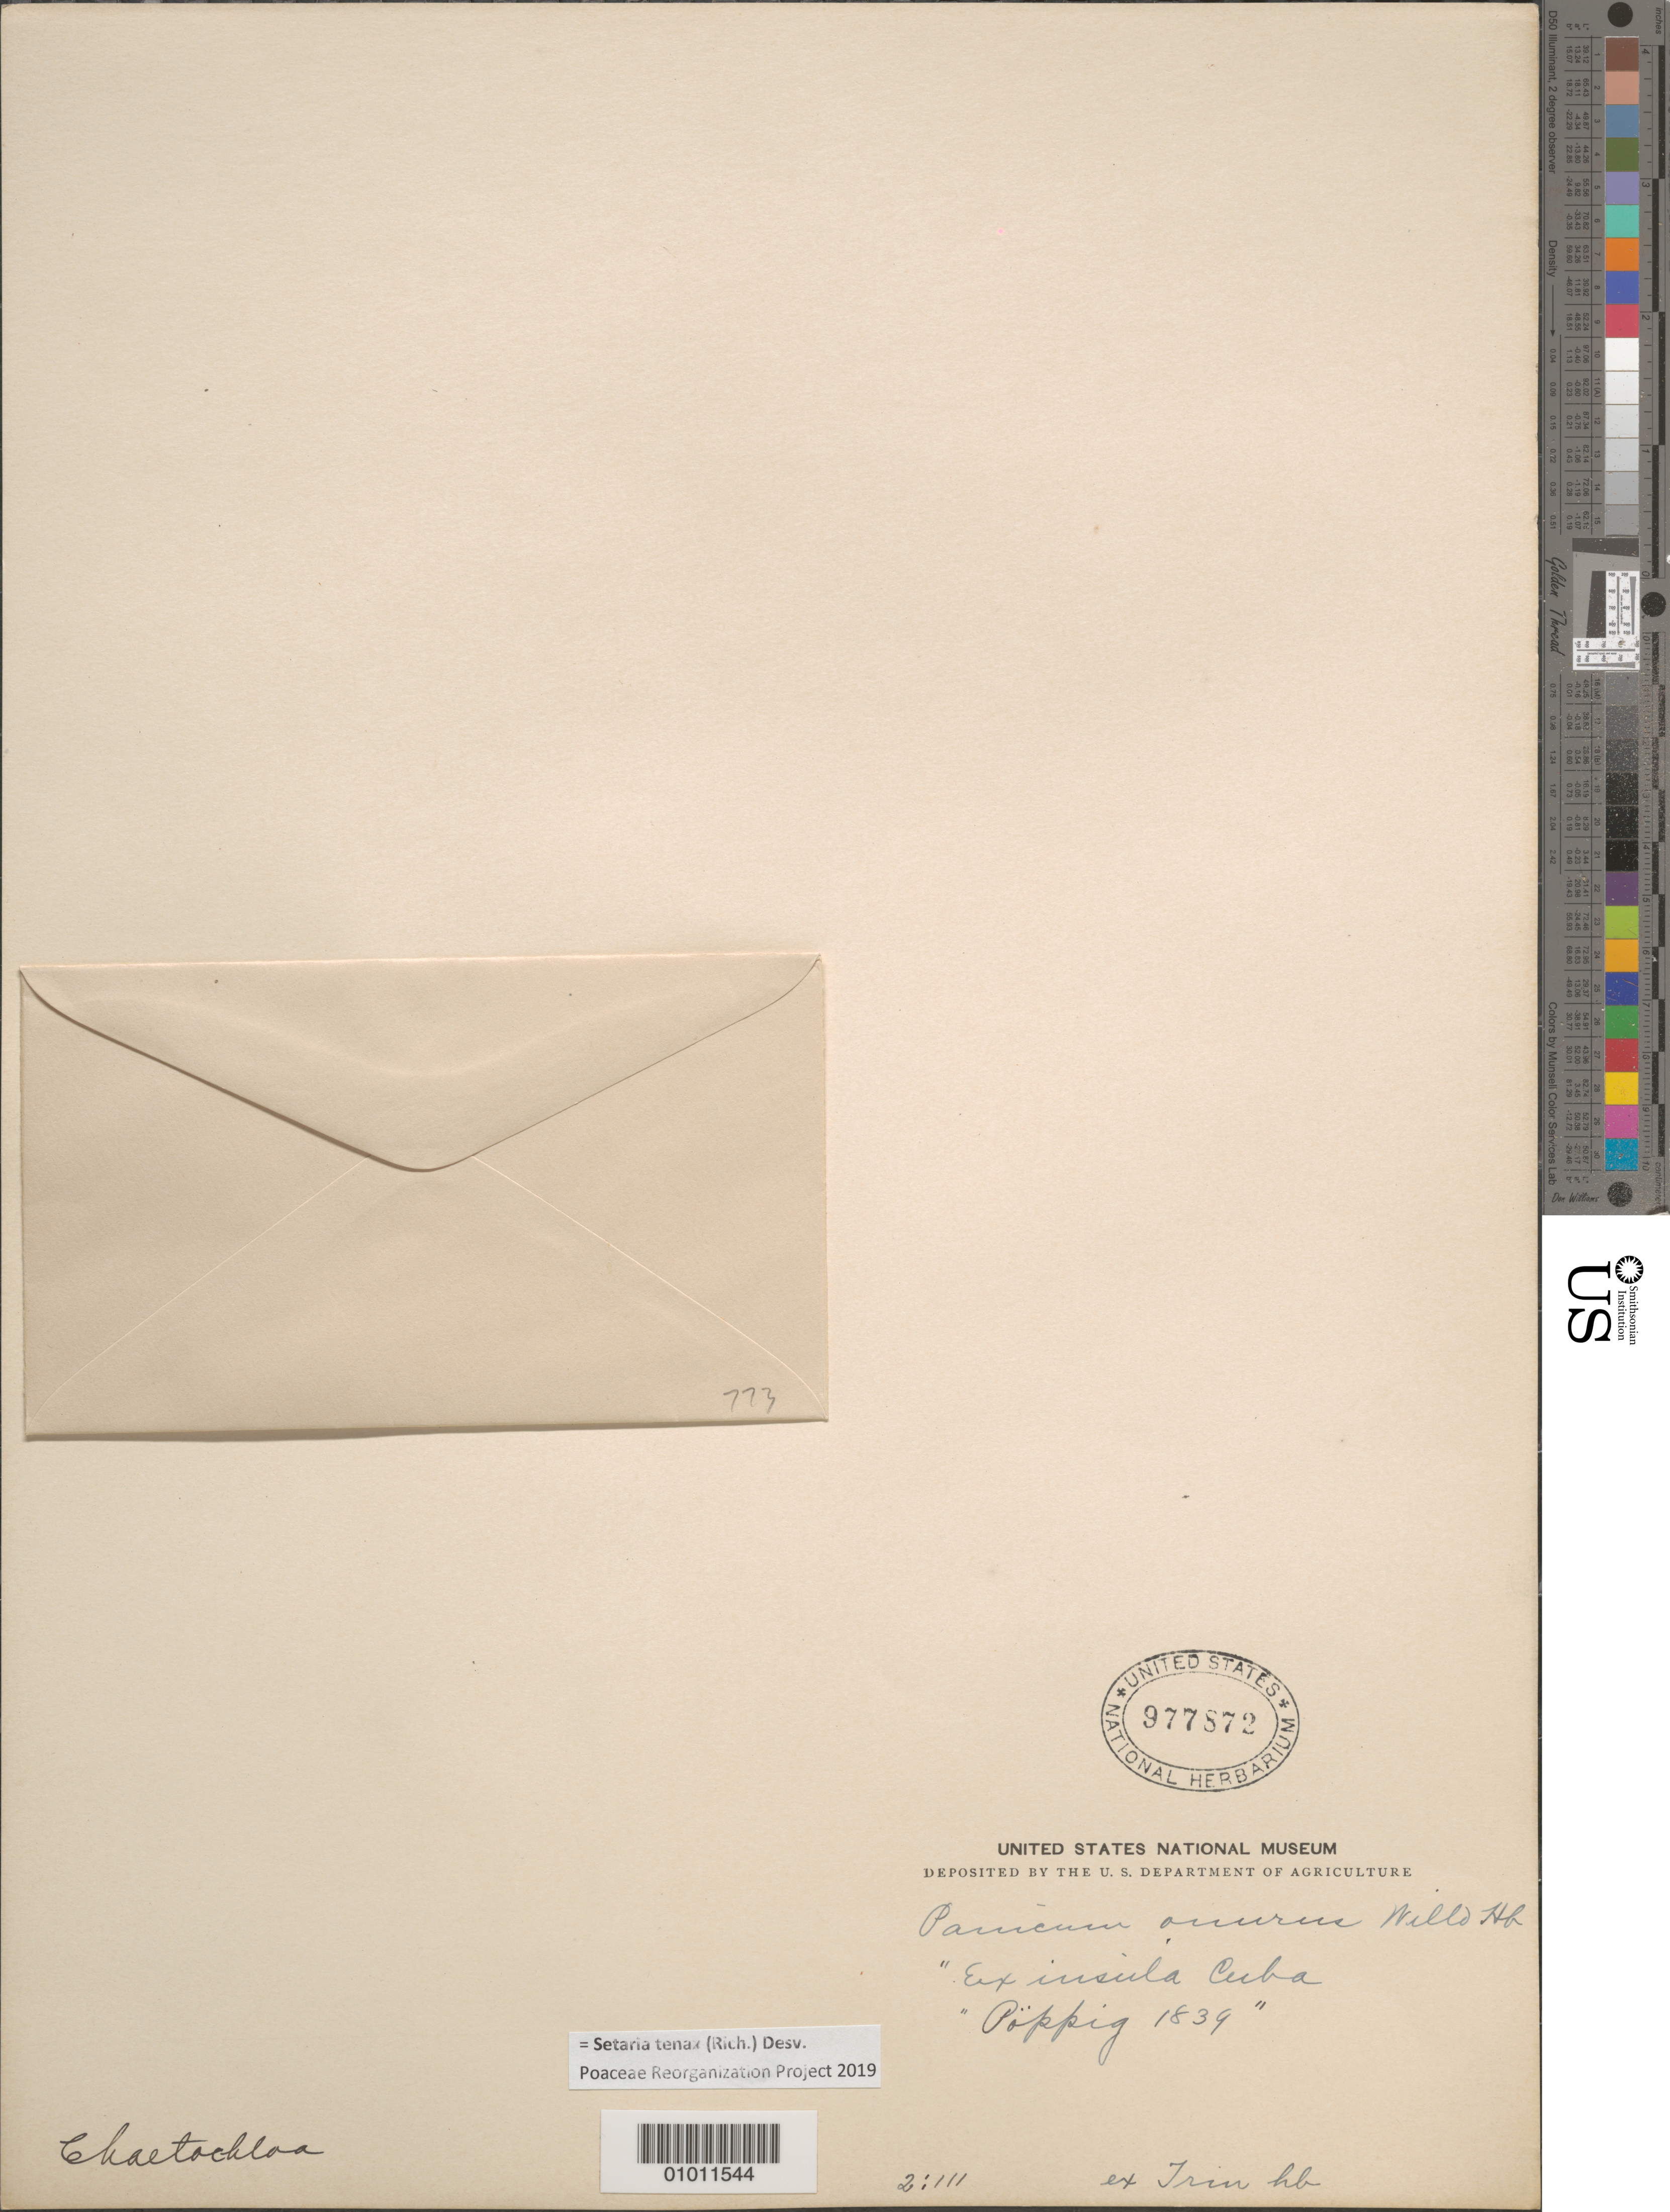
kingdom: Plantae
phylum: Tracheophyta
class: Liliopsida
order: Poales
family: Poaceae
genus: Setaria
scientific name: Setaria texana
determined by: Poaceae Reorganization Project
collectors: E. F. Poeppig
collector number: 773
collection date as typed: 1839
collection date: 1839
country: Cuba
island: Cuba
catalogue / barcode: US 977872